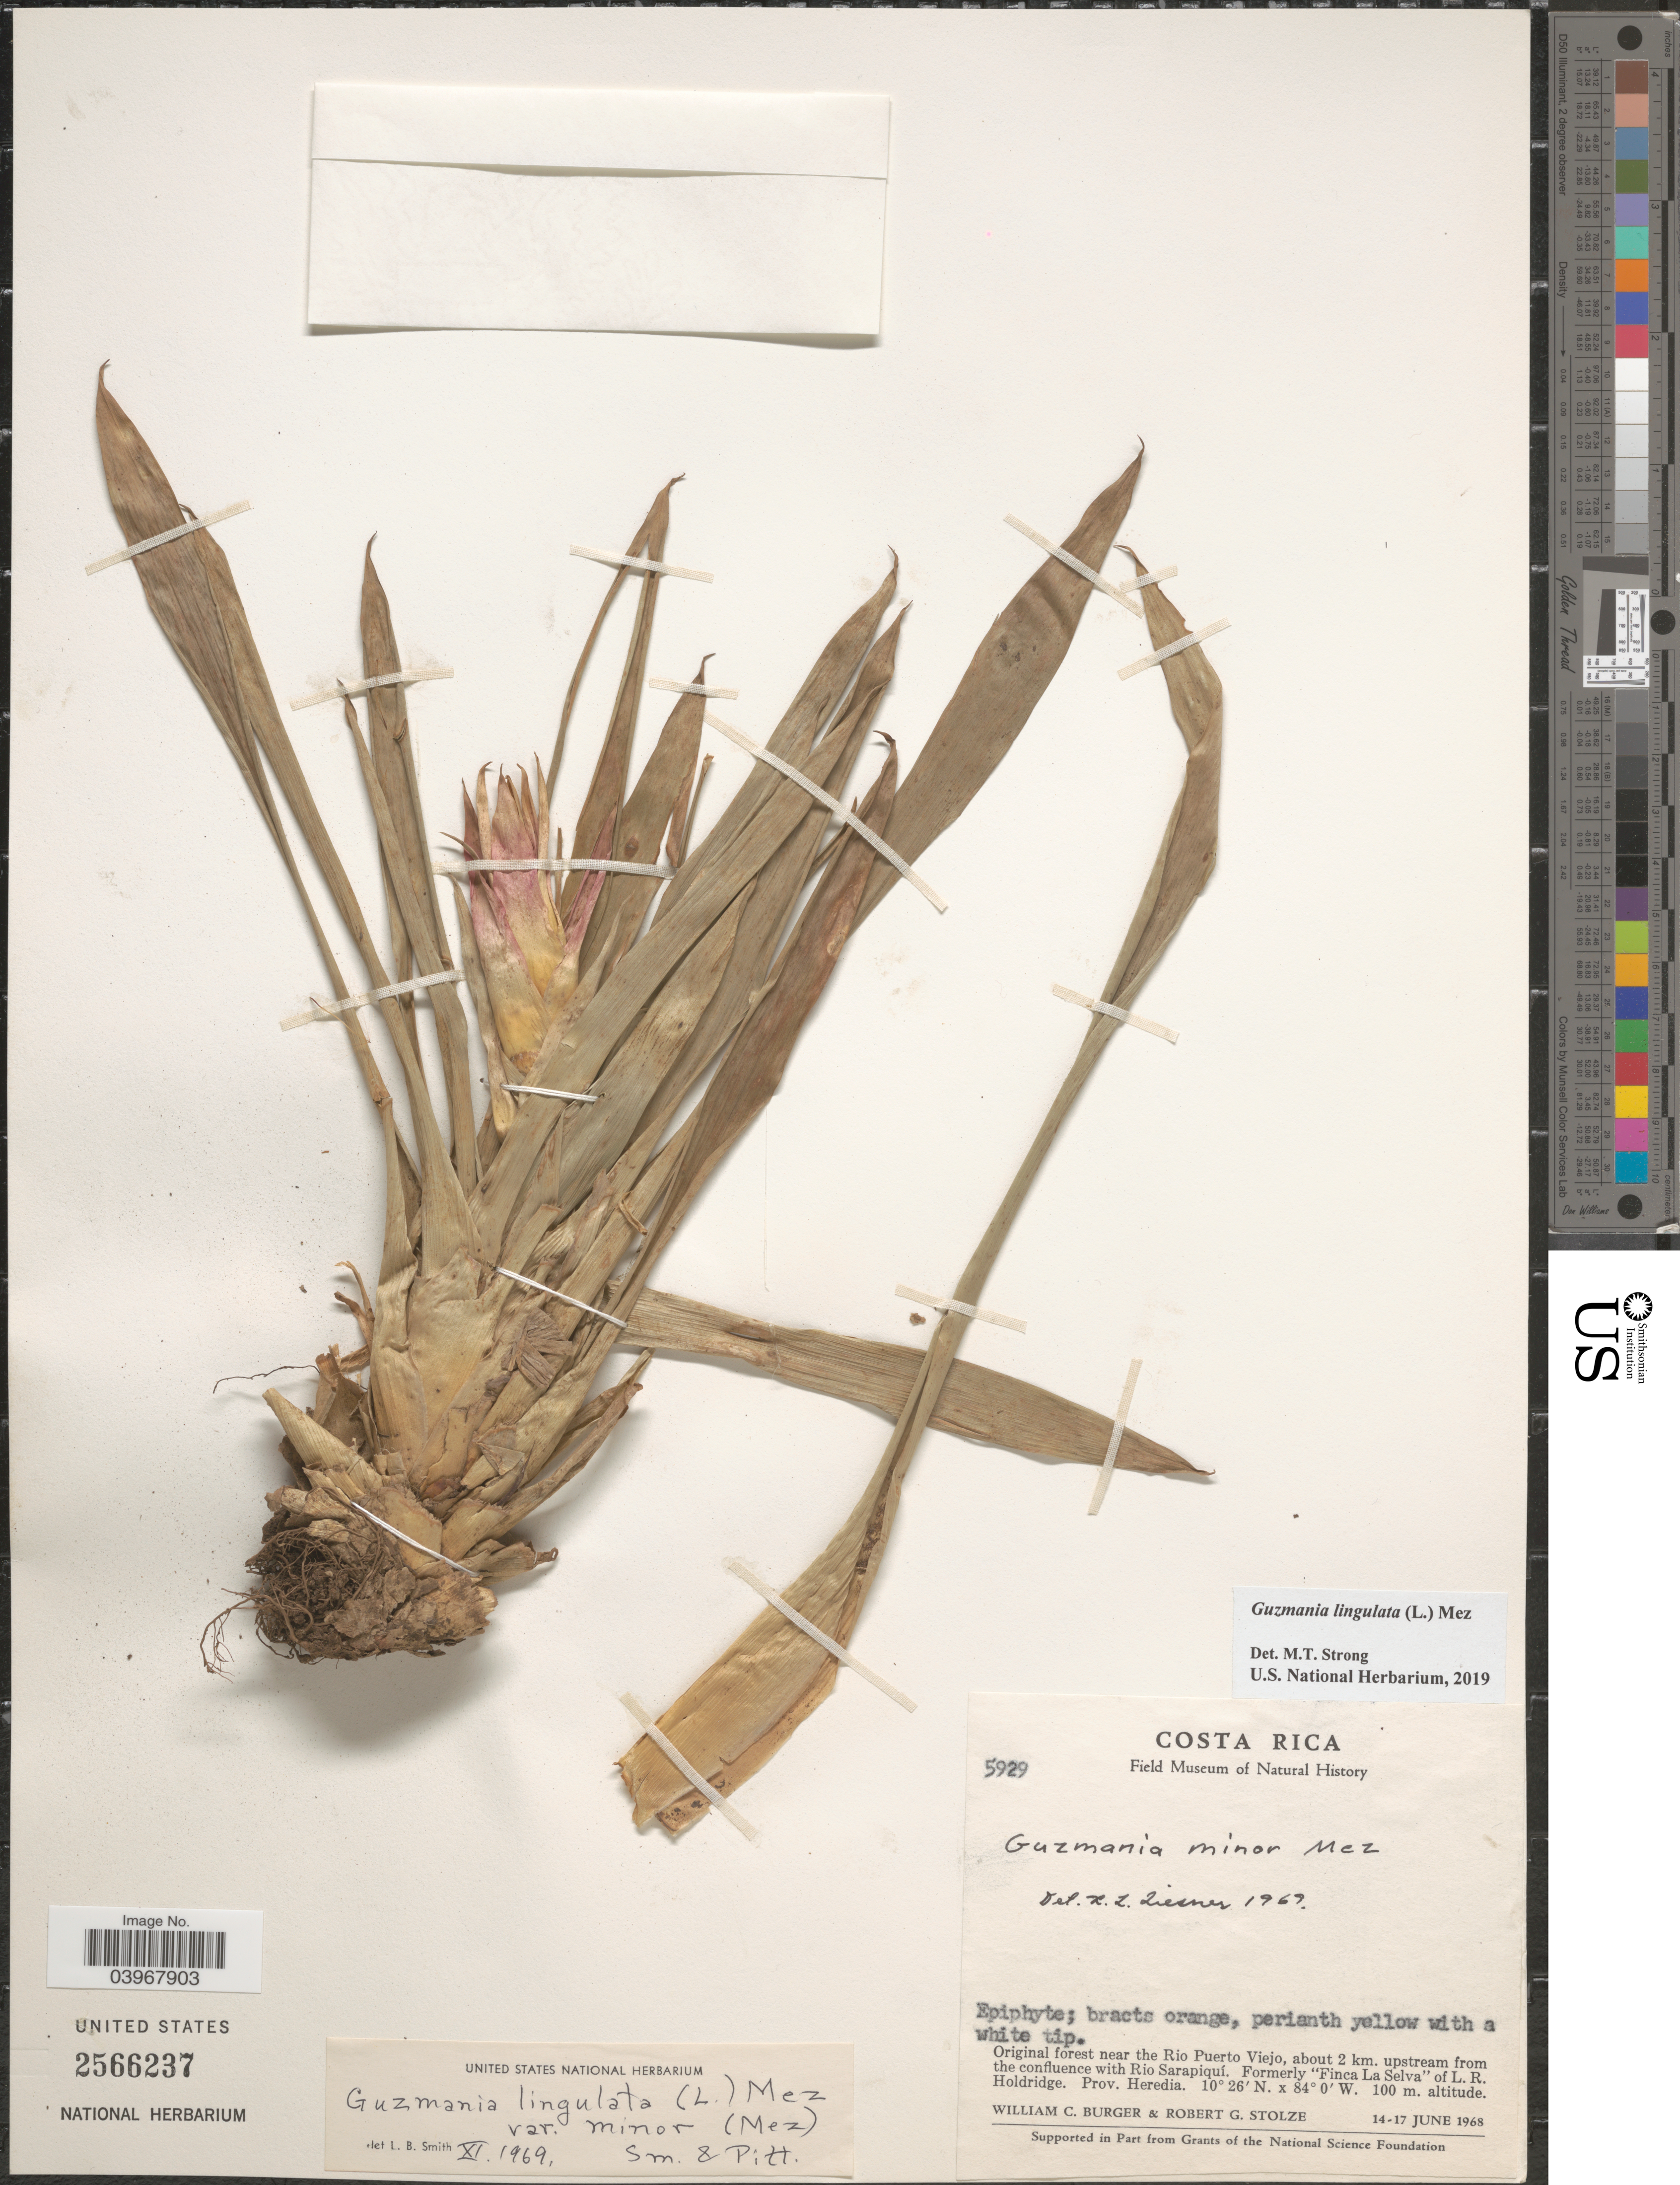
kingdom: Plantae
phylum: Tracheophyta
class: Liliopsida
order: Poales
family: Bromeliaceae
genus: Guzmania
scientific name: Guzmania lingulata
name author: (L.) Mez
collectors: W. Burger & R. G. Stolze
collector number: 5929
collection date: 1968-06-14/1968-06-17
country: Costa Rica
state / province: Heredia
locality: Original forest near the Rio Puerto Viejo, about 2 km. upstream from the confluence with Rio Sarapiquí. Formerly "Finca La Selva" of L. R. Holdridge.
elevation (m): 100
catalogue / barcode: US 2566237